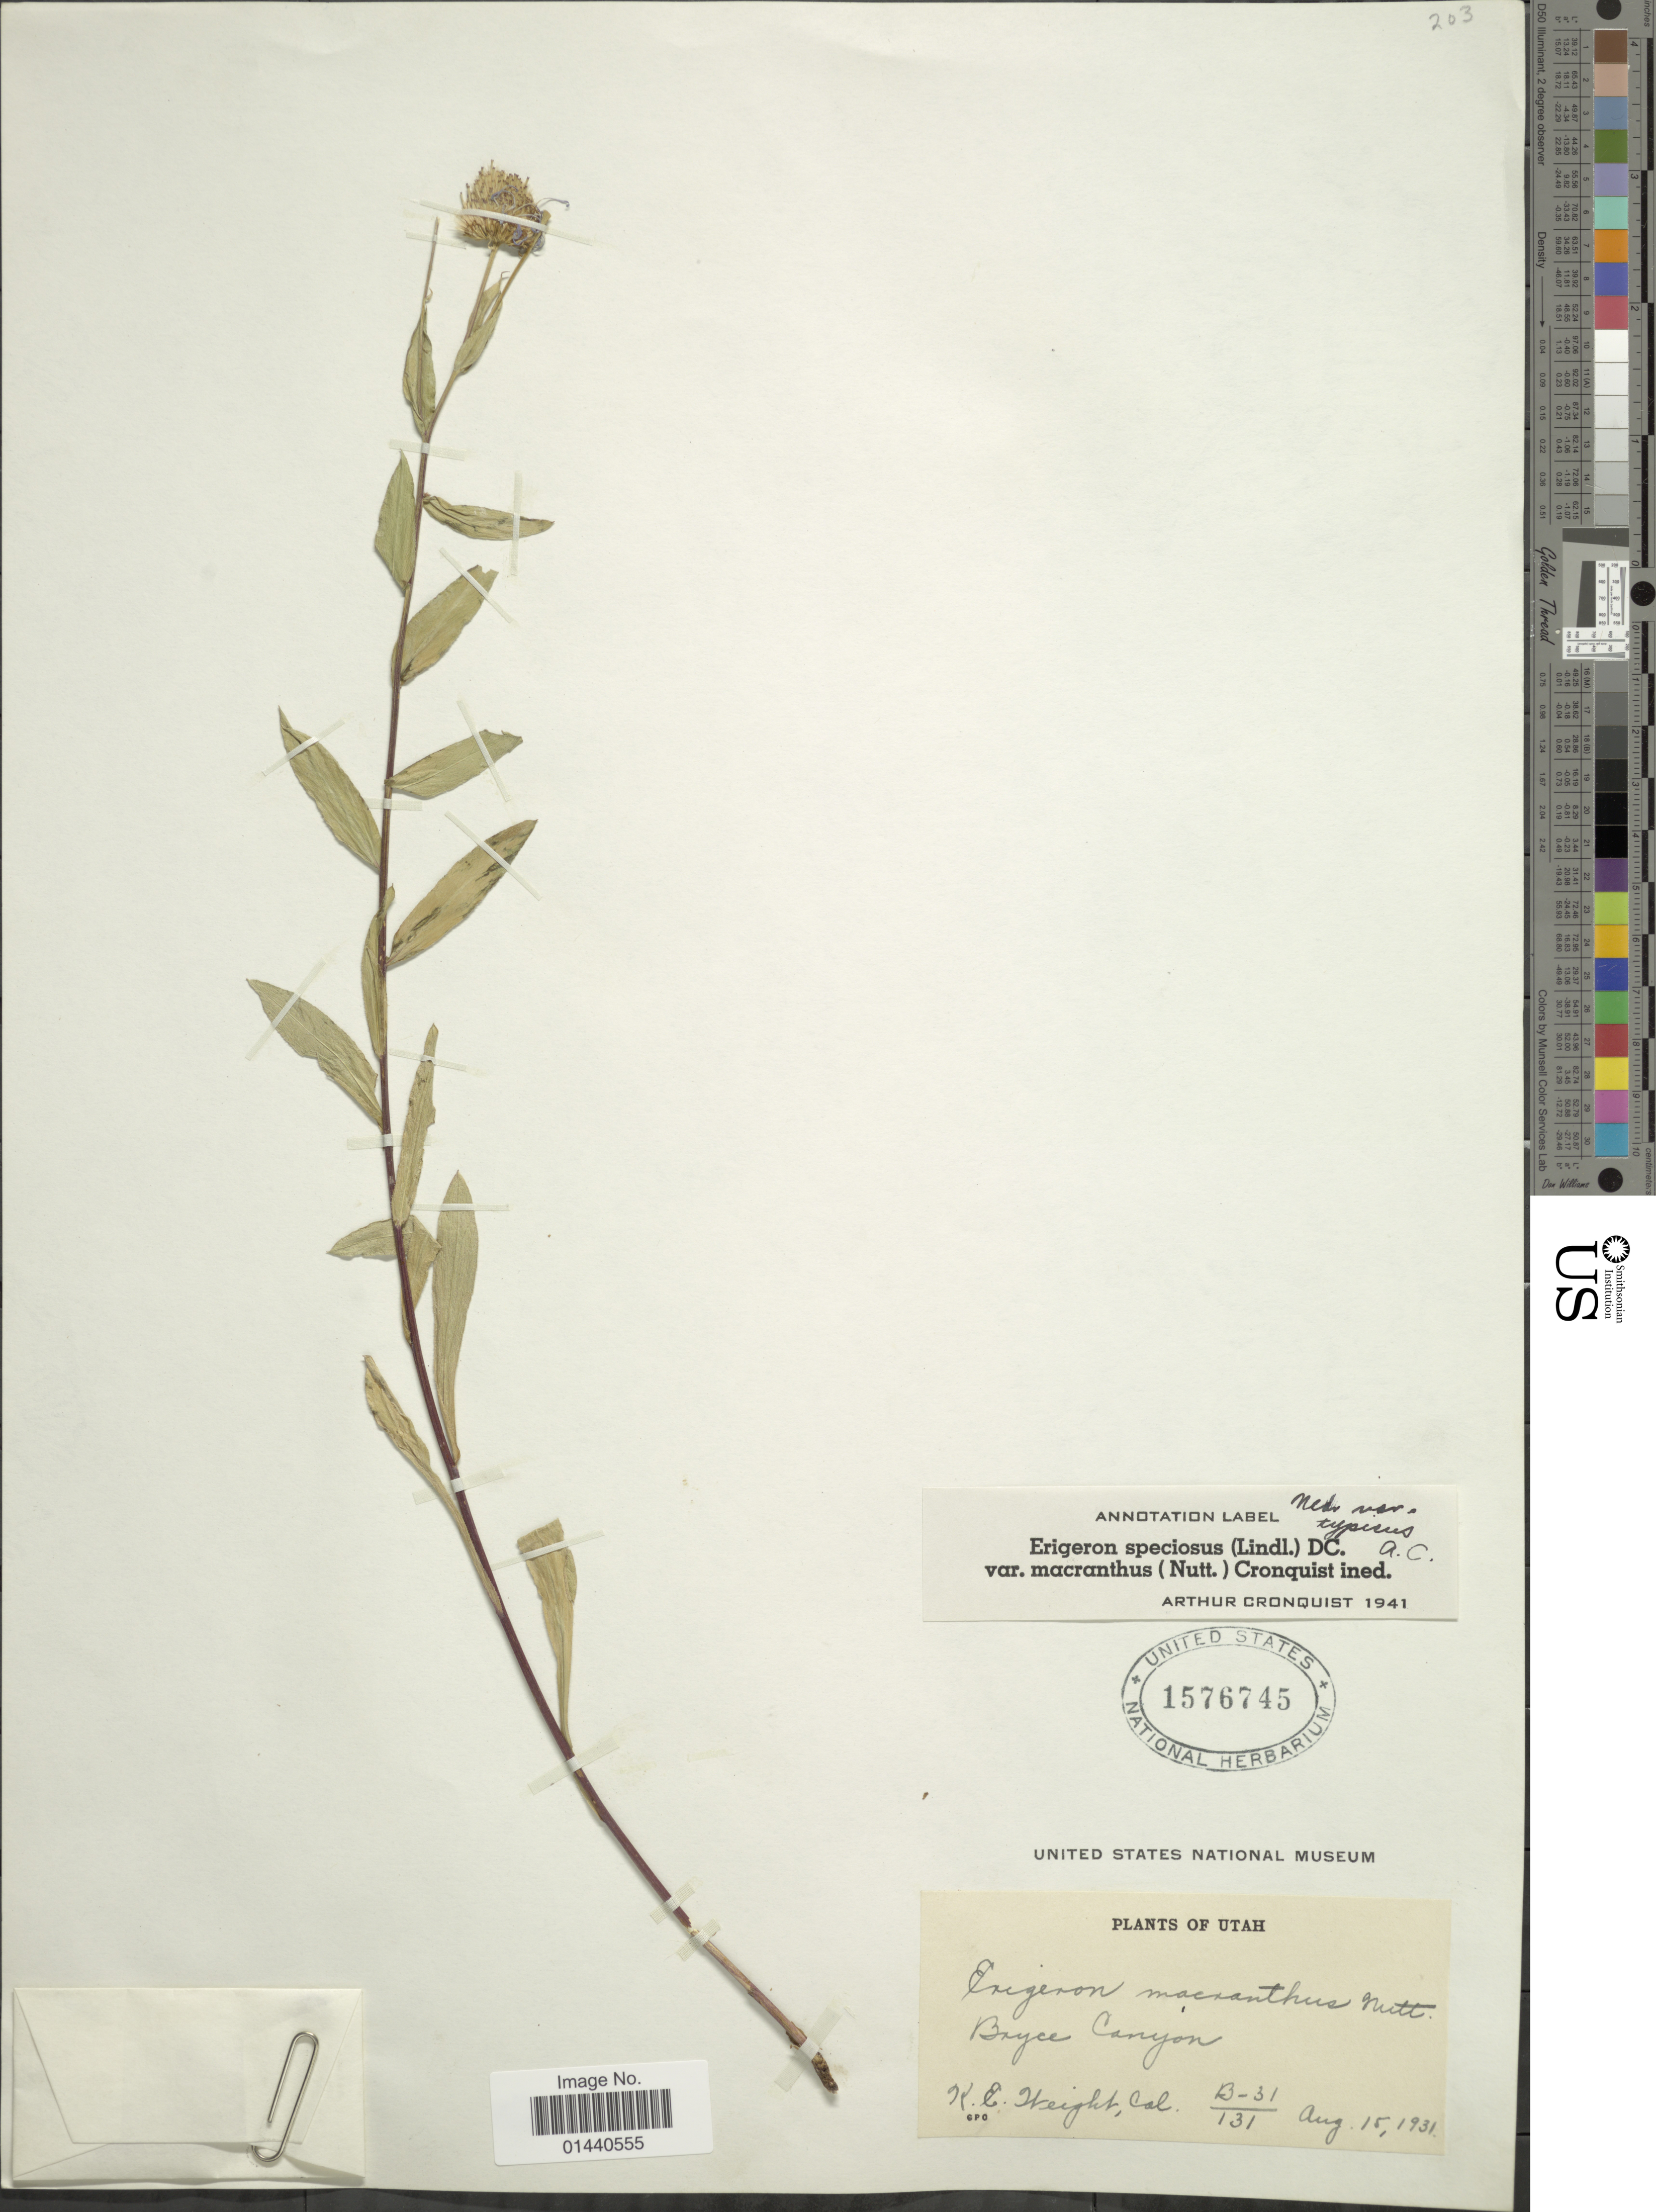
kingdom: Plantae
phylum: Tracheophyta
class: Magnoliopsida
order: Asterales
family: Asteraceae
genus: Erigeron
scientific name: Erigeron speciosus var. macranthus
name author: (Nutt.) Cronq.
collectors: K. Weight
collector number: B-31/131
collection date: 1931-08-15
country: United States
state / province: Utah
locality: Bryce Canyon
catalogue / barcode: US 1576745